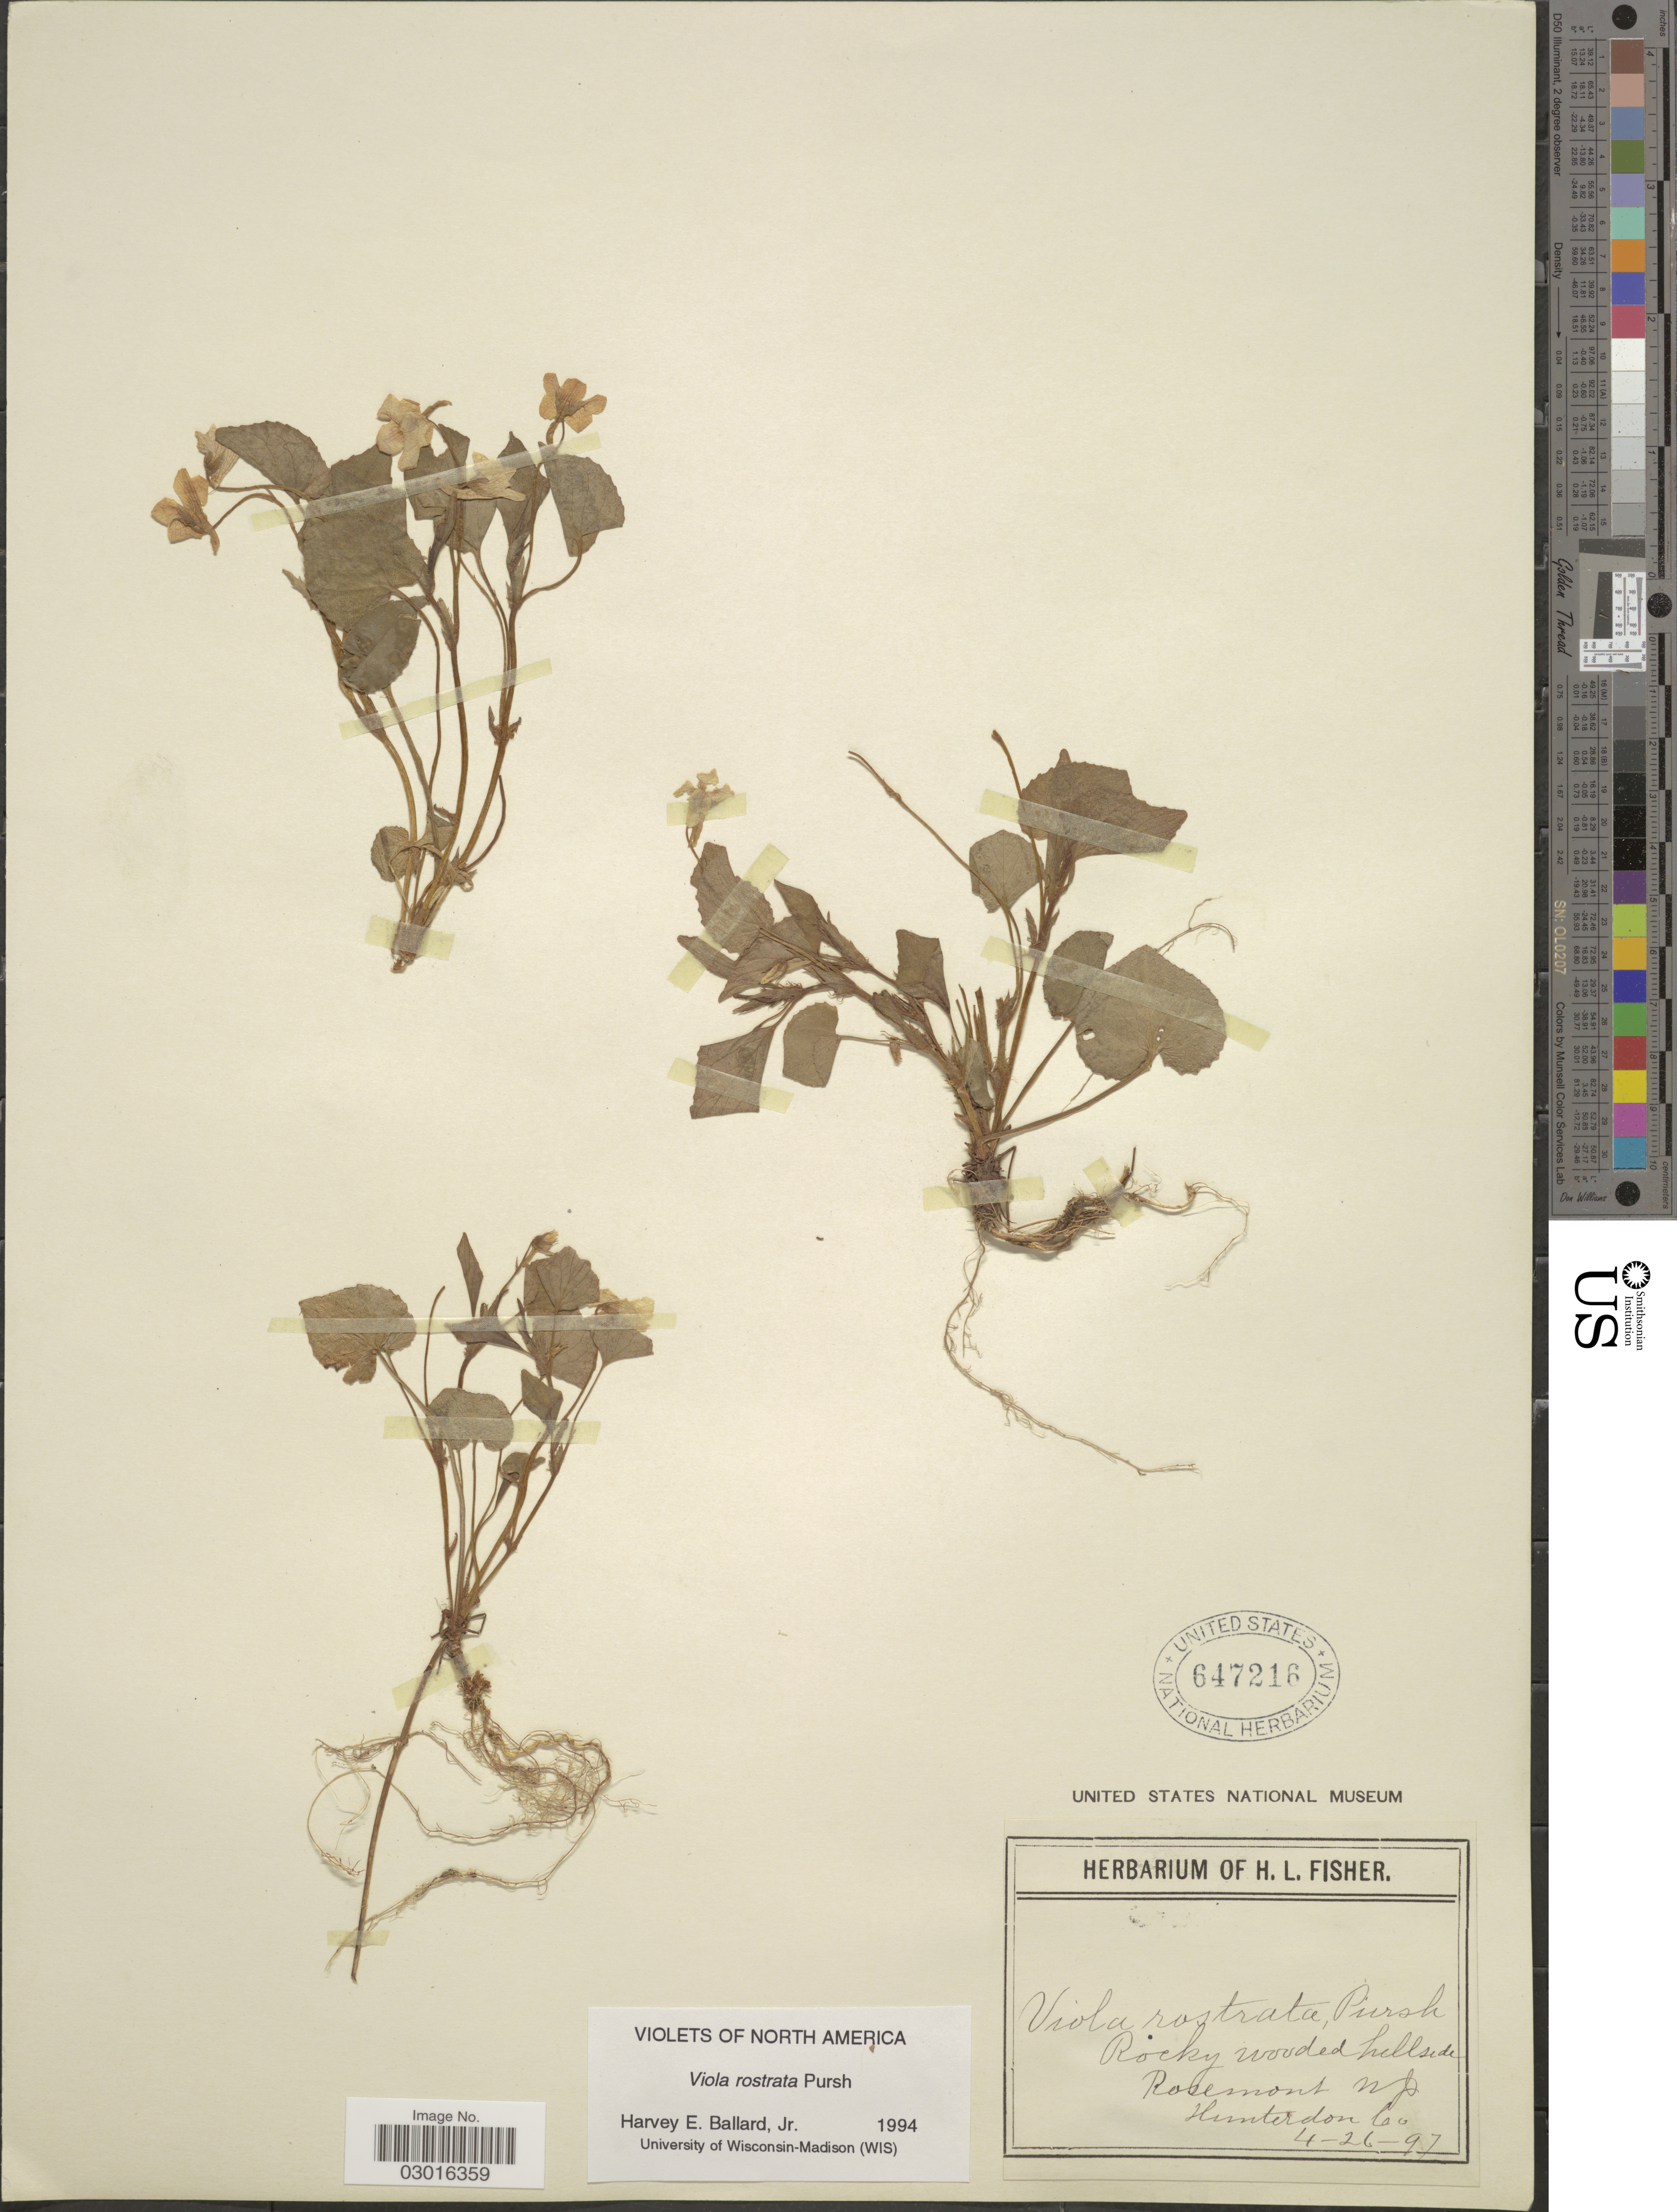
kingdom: Plantae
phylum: Tracheophyta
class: Magnoliopsida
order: Malpighiales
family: Violaceae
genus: Viola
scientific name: Viola rostrata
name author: Pursh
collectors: ex herb. of H. L. Fisher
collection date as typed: Transcribed d/m/y: 26/4/97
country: United States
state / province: New Jersey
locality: Rosemont. Hunterdon Co.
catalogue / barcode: US 647216